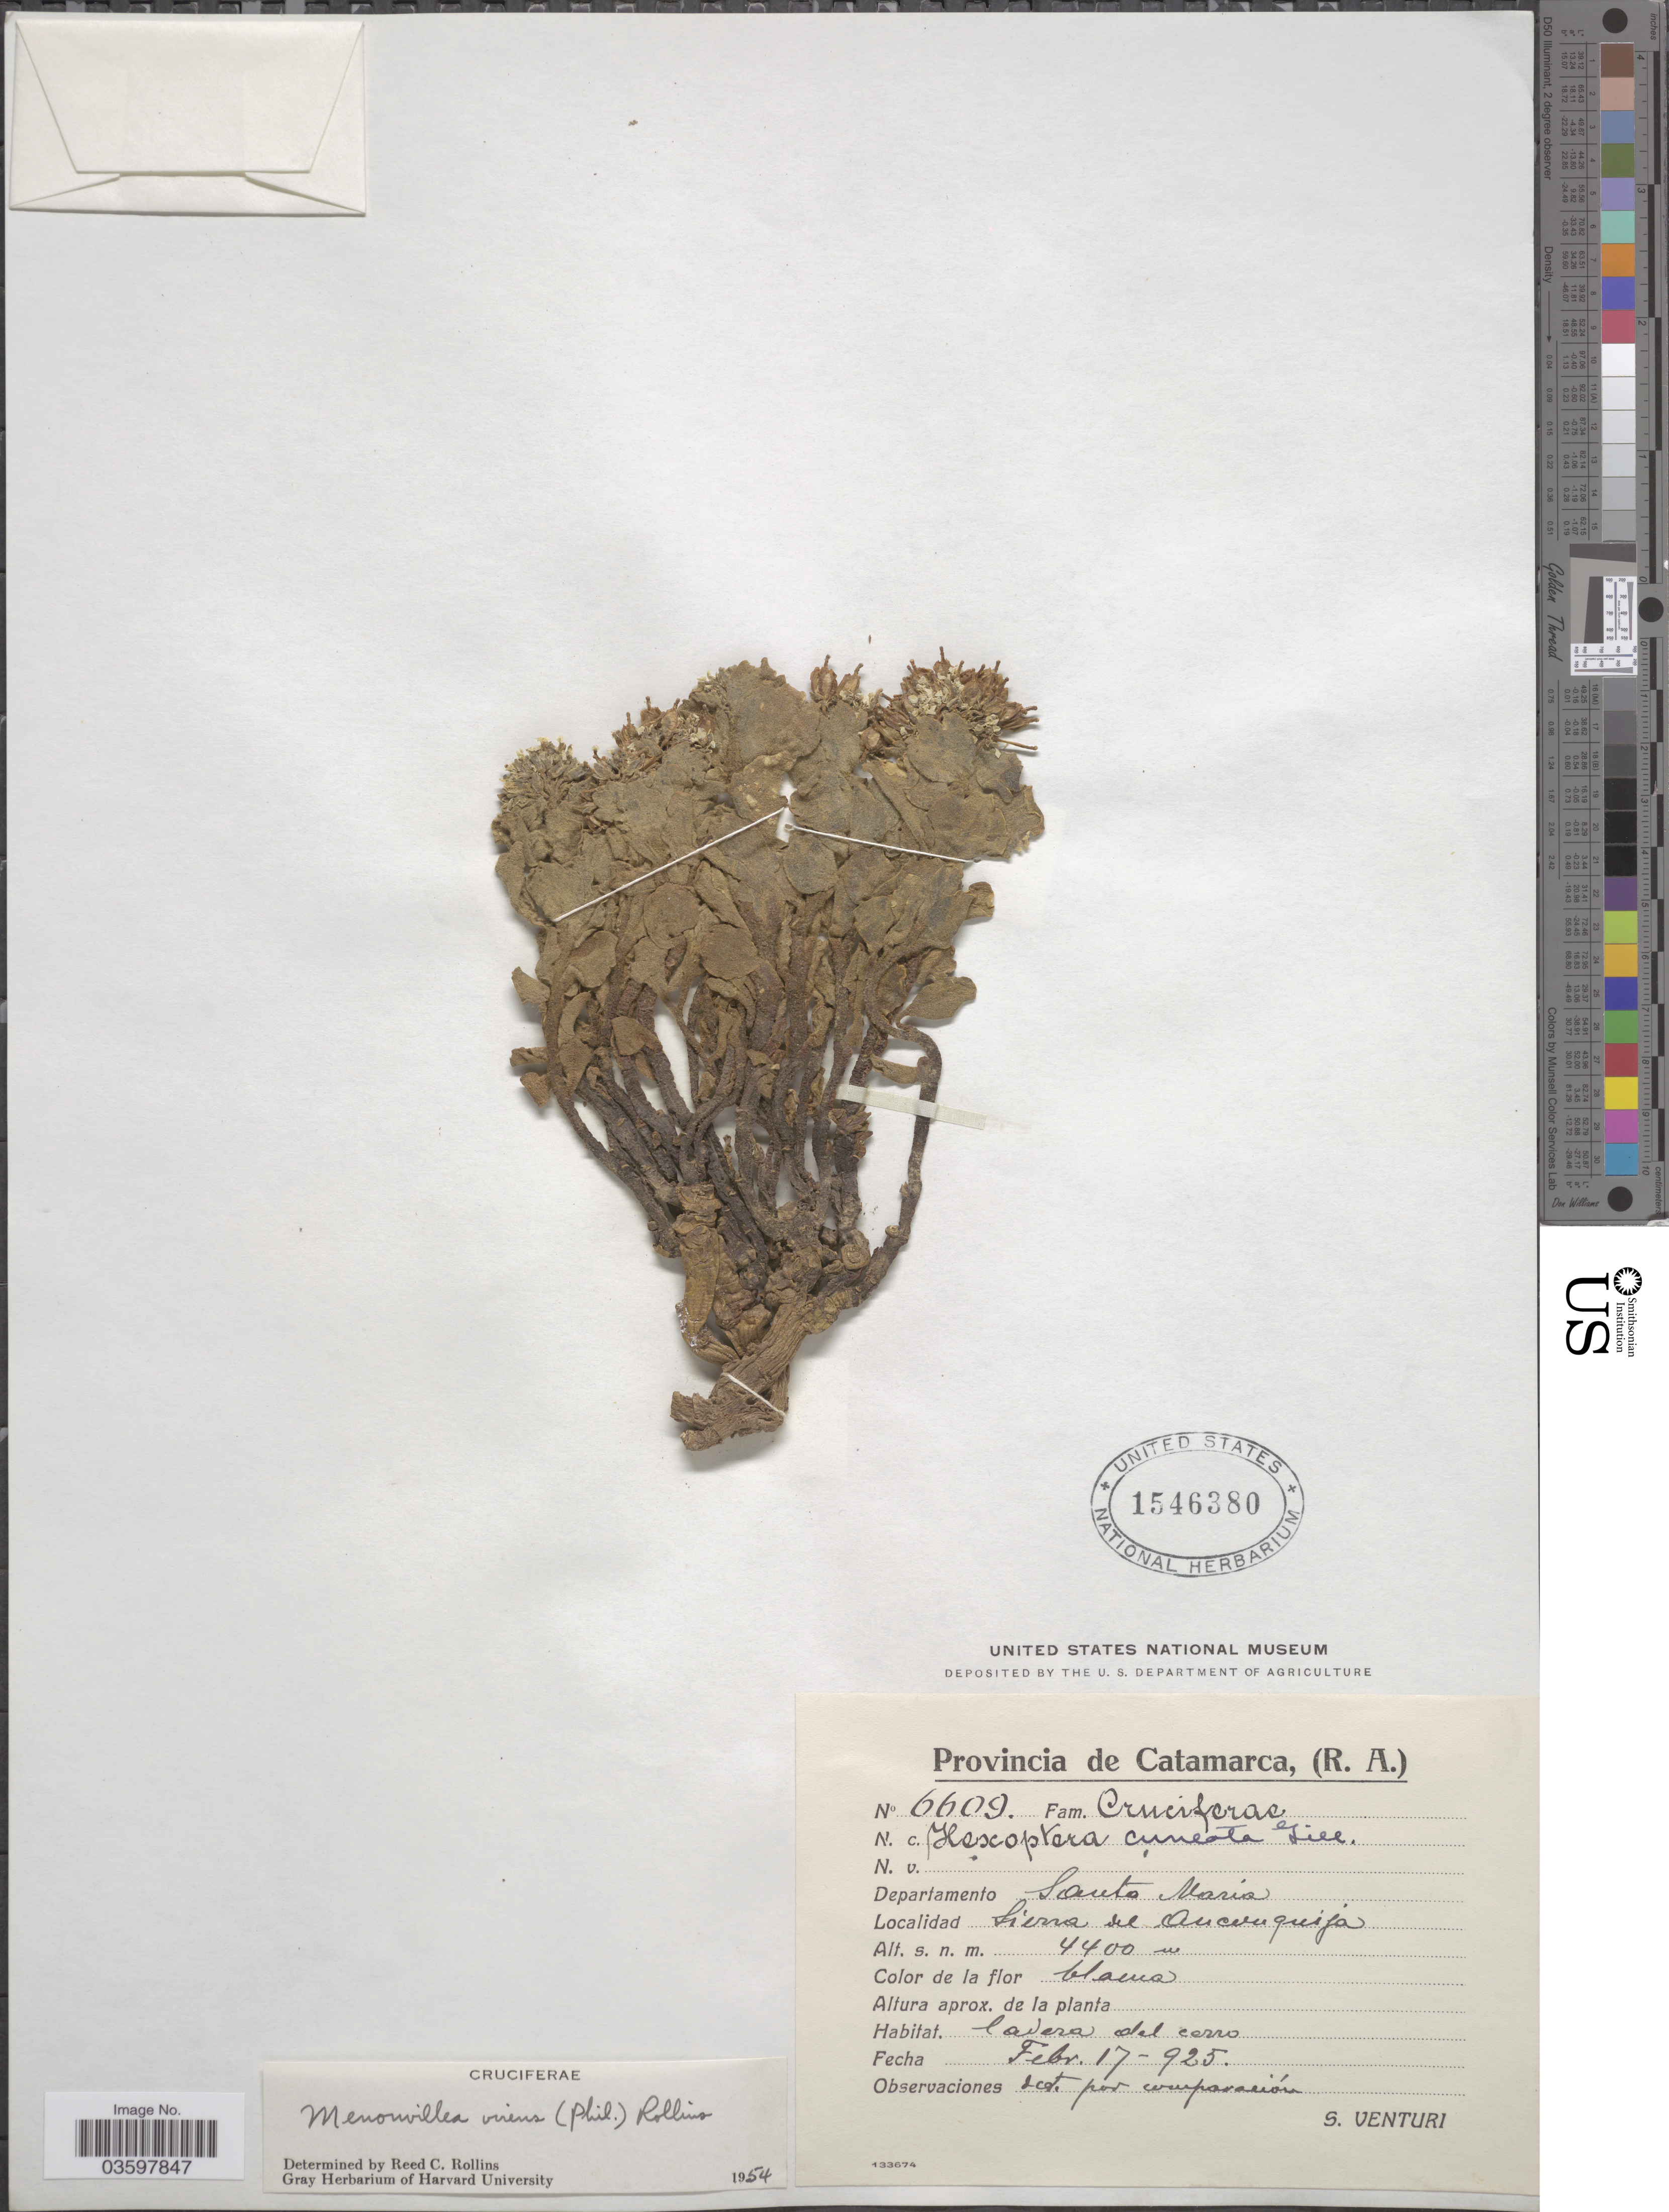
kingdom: Plantae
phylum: Tracheophyta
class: Magnoliopsida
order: Brassicales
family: Brassicaceae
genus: Menonvillea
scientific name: Menonvillea virens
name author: (Phil.) Rollins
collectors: S. Venturi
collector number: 6609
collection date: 1925-02-17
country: Argentina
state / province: Catamarca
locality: Departamento Santa Maria. Sierra del Anconquija.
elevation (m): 4400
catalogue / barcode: US 1546380